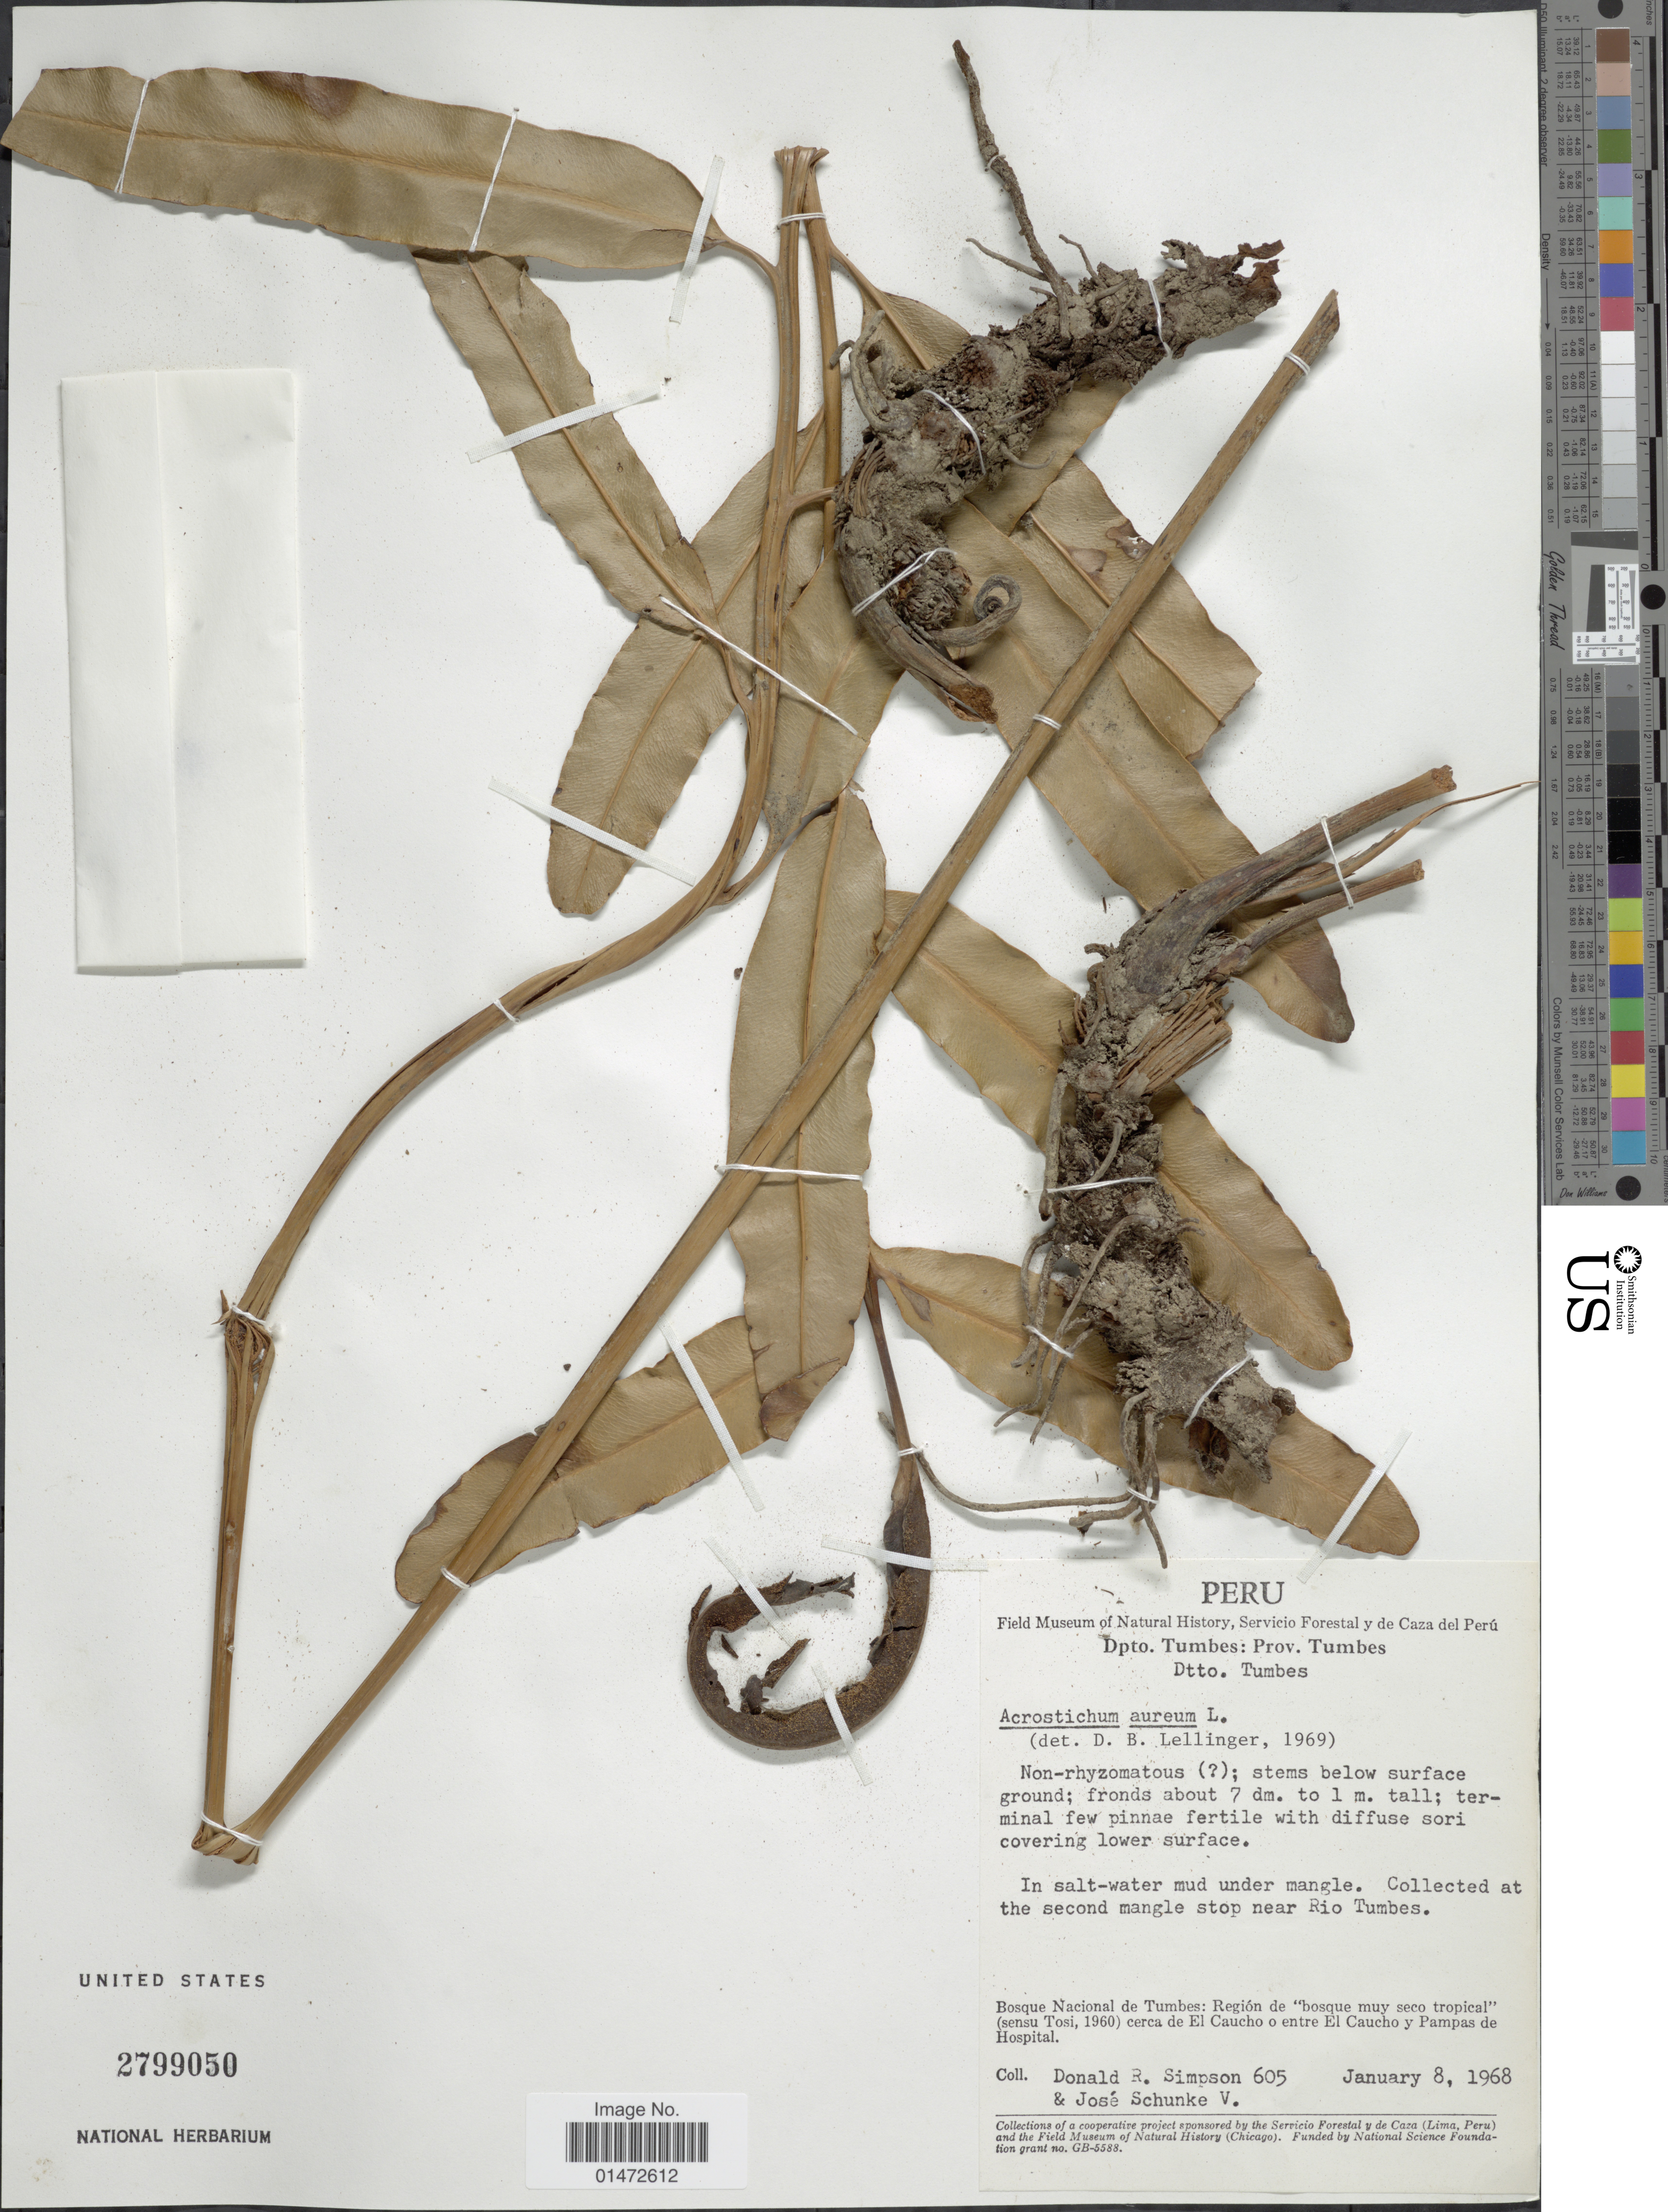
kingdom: Plantae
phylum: Tracheophyta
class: Polypodiopsida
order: Polypodiales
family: Pteridaceae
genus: Acrostichum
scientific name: Acrostichum aureum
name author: L.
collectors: D. R. Simpson & J. Schunke Vigo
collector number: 605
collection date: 1968-01-08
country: Peru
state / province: Tumbes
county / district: Tumbes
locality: Prov. Tumbes. Dtto. Tumbes. Bosque Nacional de Tumbes: Región de "bosque muy seco tropical" (sensu Tosi, 1960) cerca de El Caucho o entre El Caucho y Pampas de Hospital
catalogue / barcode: US 2799050